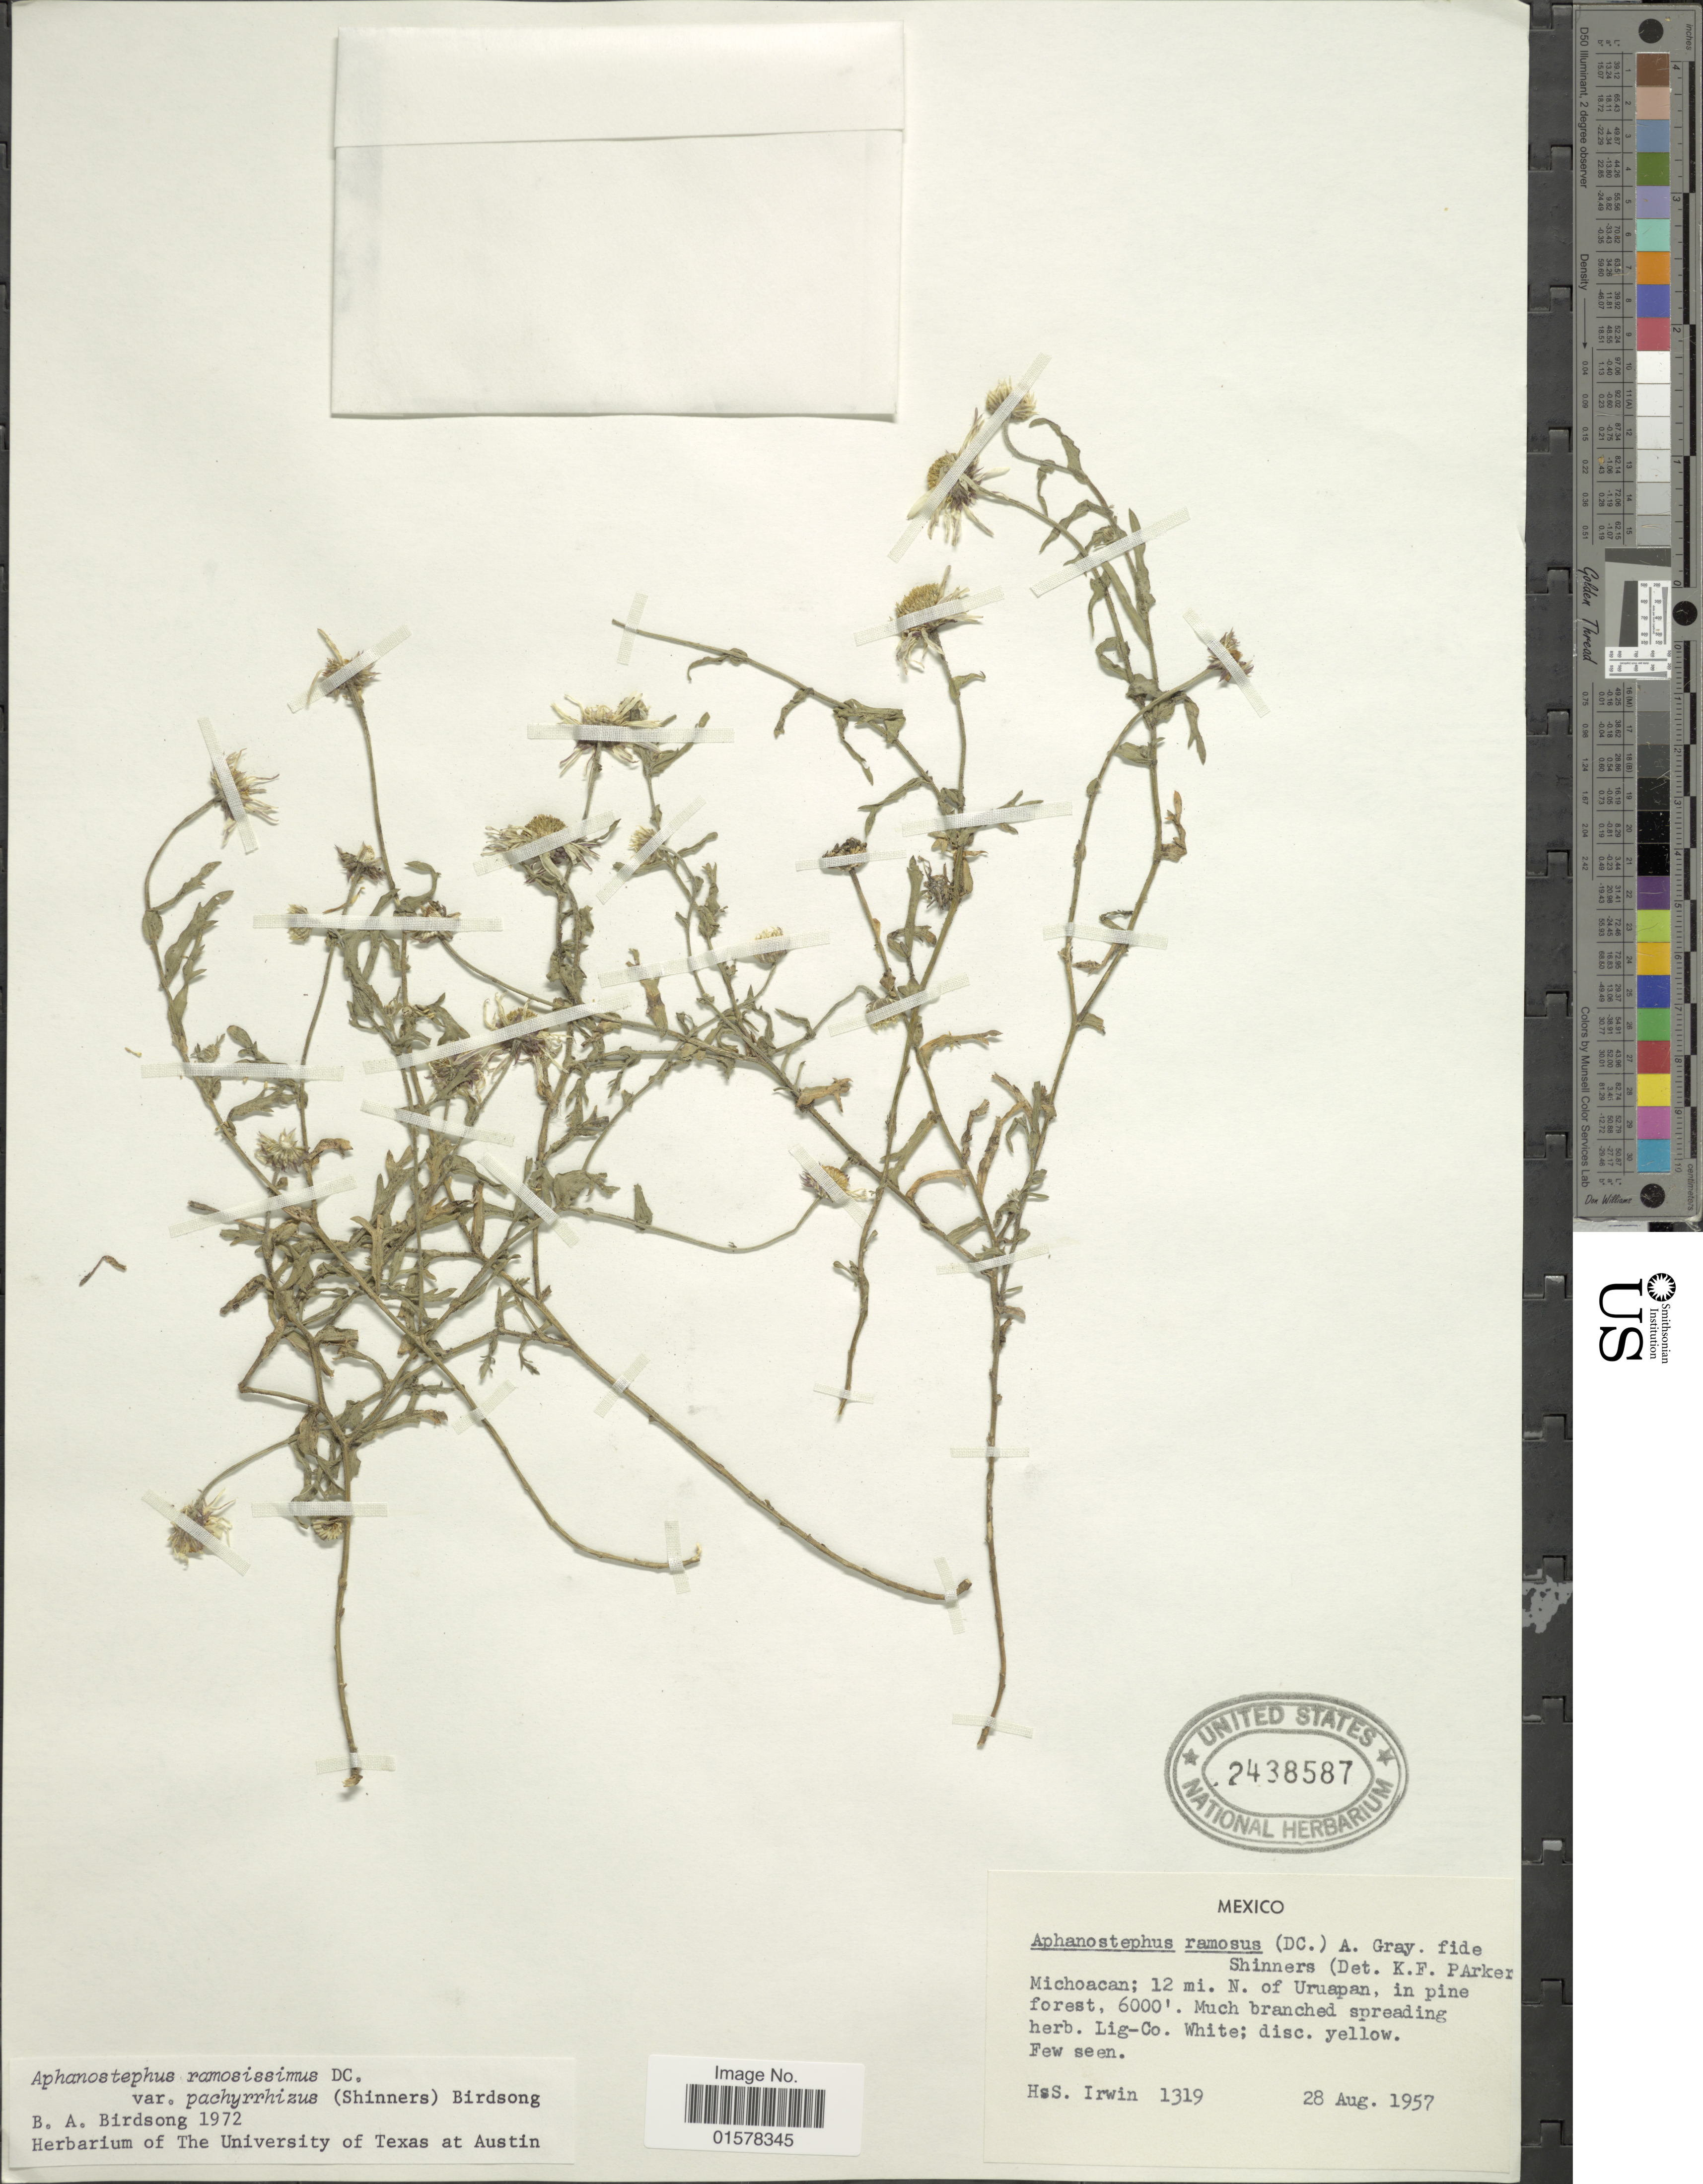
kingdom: Plantae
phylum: Tracheophyta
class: Magnoliopsida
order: Asterales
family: Asteraceae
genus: Aphanostephus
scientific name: Aphanostephus ramosissimus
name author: DC.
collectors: H. Irwin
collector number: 1319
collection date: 1957-08-28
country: Mexico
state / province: Michoacán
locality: Mexico. Michoacán; 12 mi. N. of Uruapan, in pine forest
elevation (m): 1829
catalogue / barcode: US 2438587